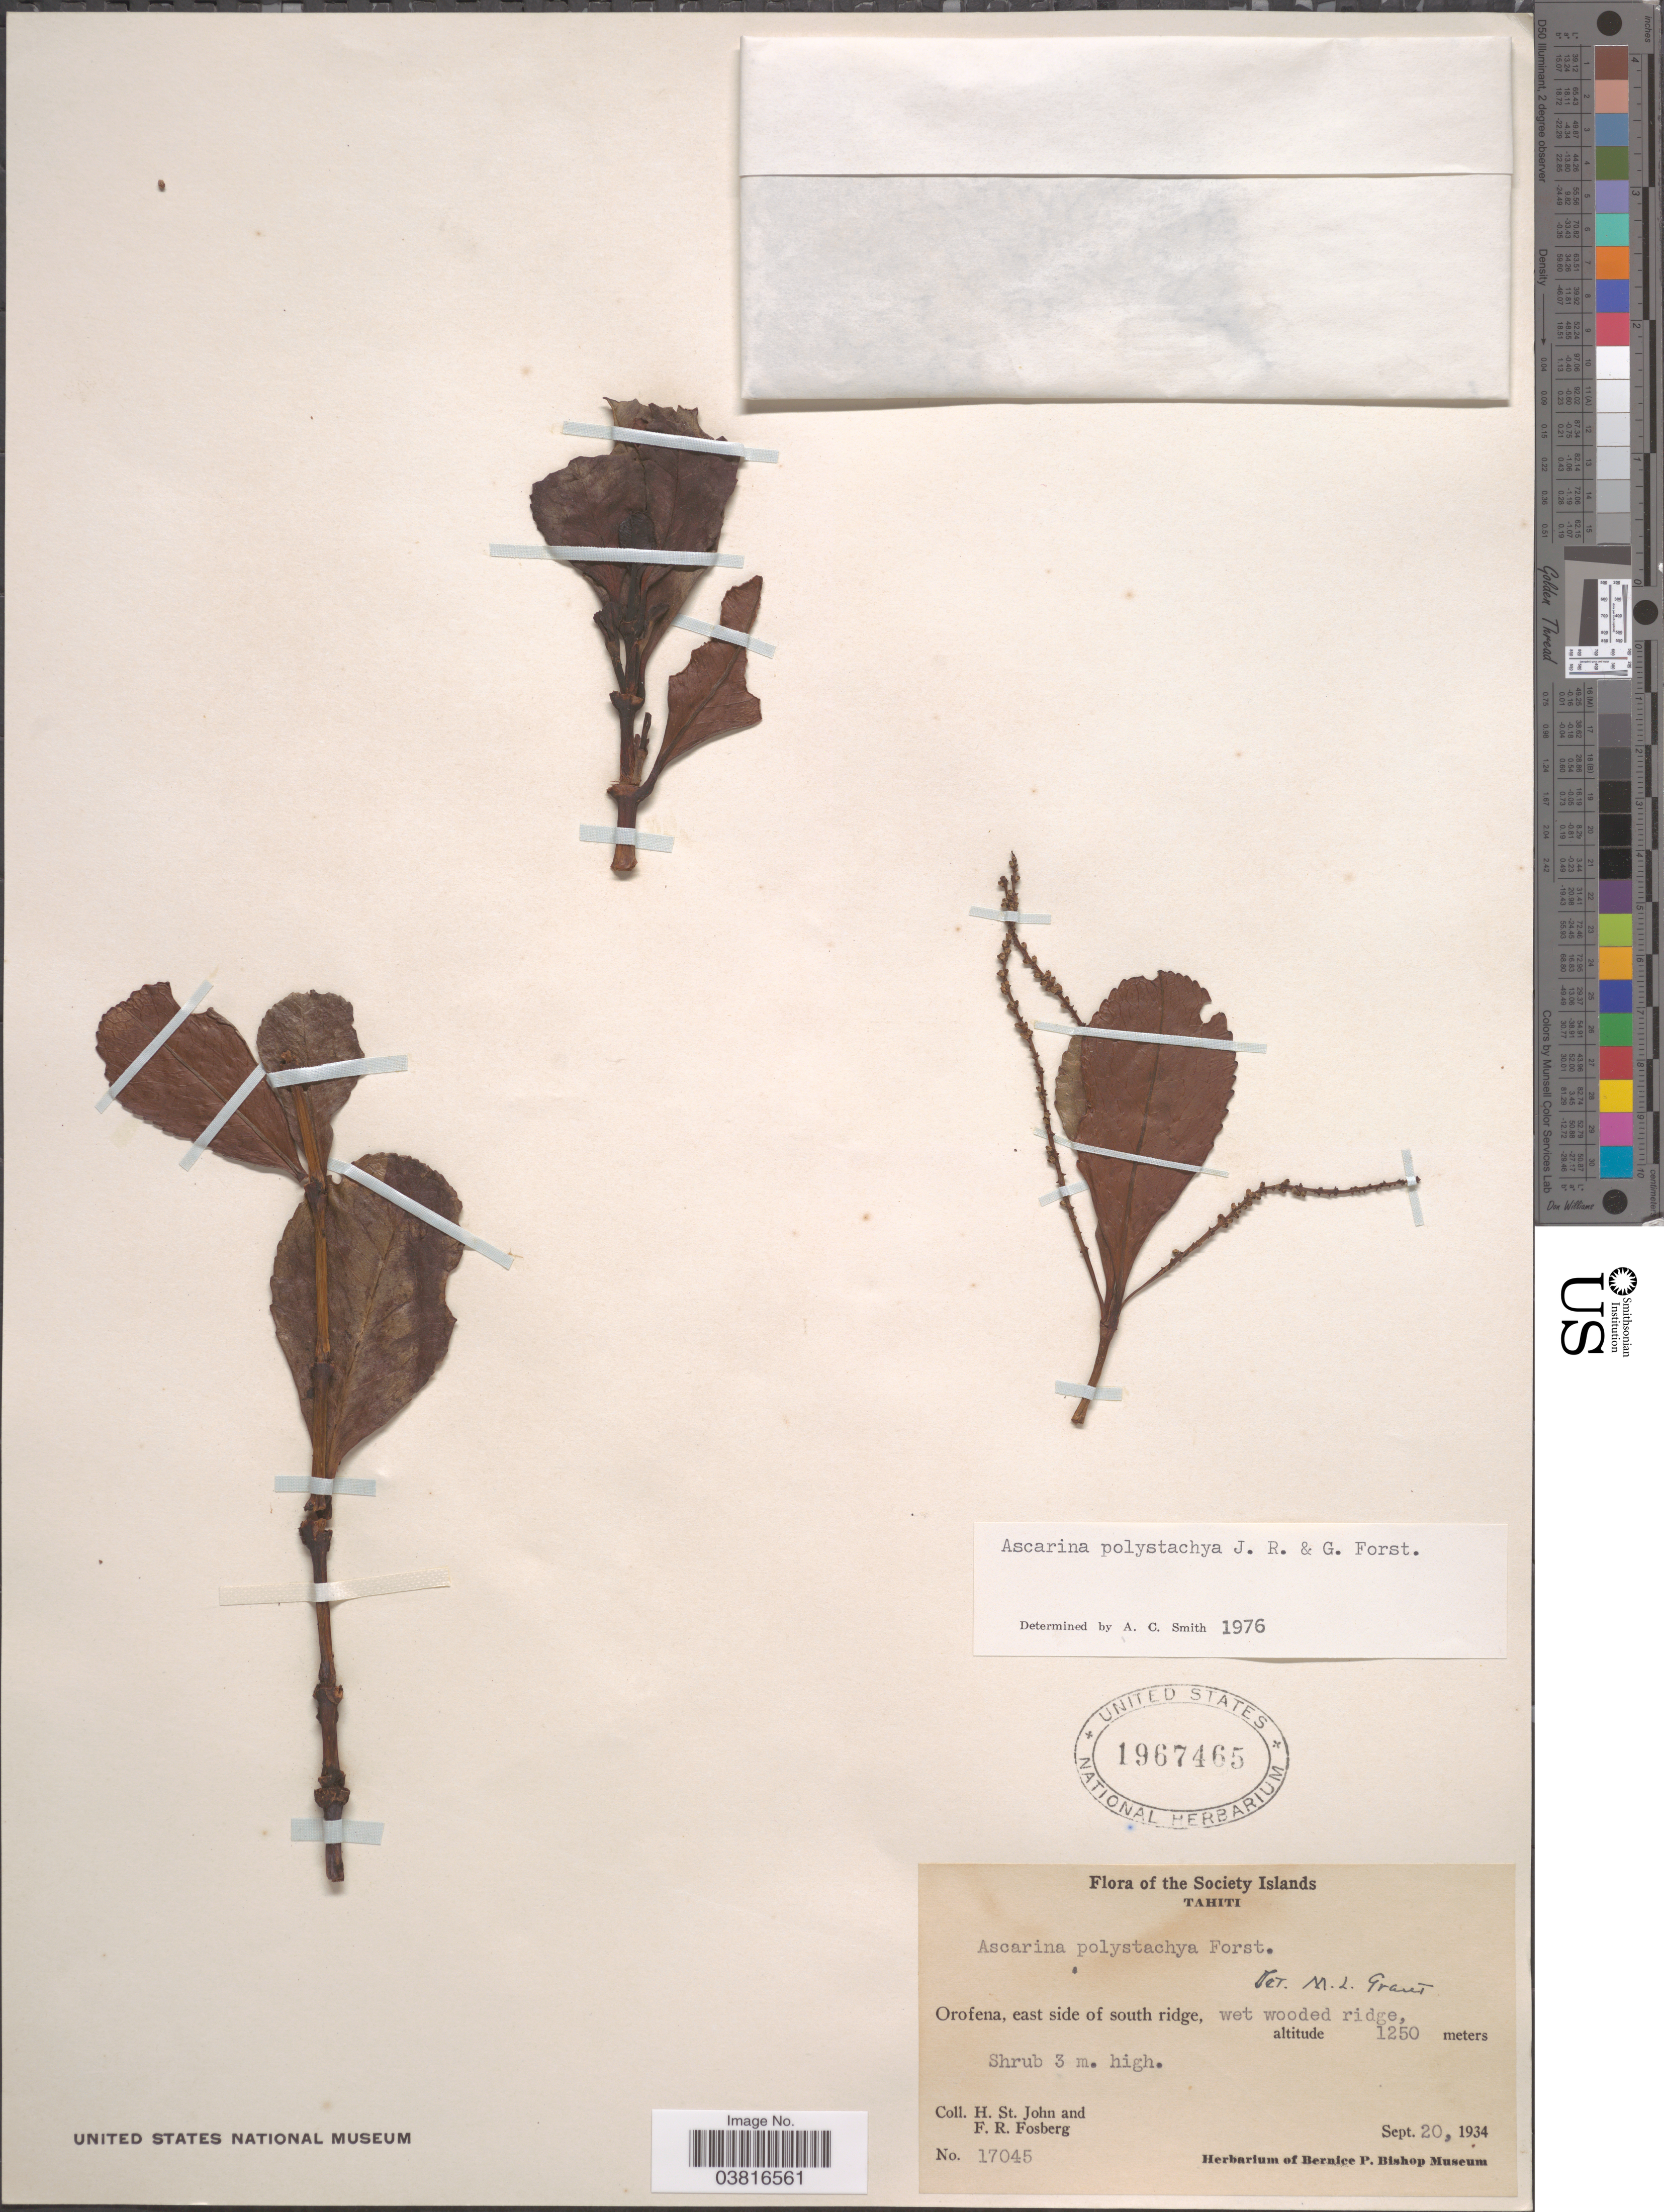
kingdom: Plantae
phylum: Tracheophyta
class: Magnoliopsida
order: Chloranthales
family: Chloranthaceae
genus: Ascarina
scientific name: Ascarina polystachya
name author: J.R. Forst. & G. Forst.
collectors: H. St. John & F. R. Fosberg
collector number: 17045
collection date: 1934-09-20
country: French Polynesia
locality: The Society Islands. Tahiti. Orofena, east side of south ridge.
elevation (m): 1250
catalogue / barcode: US 1967465